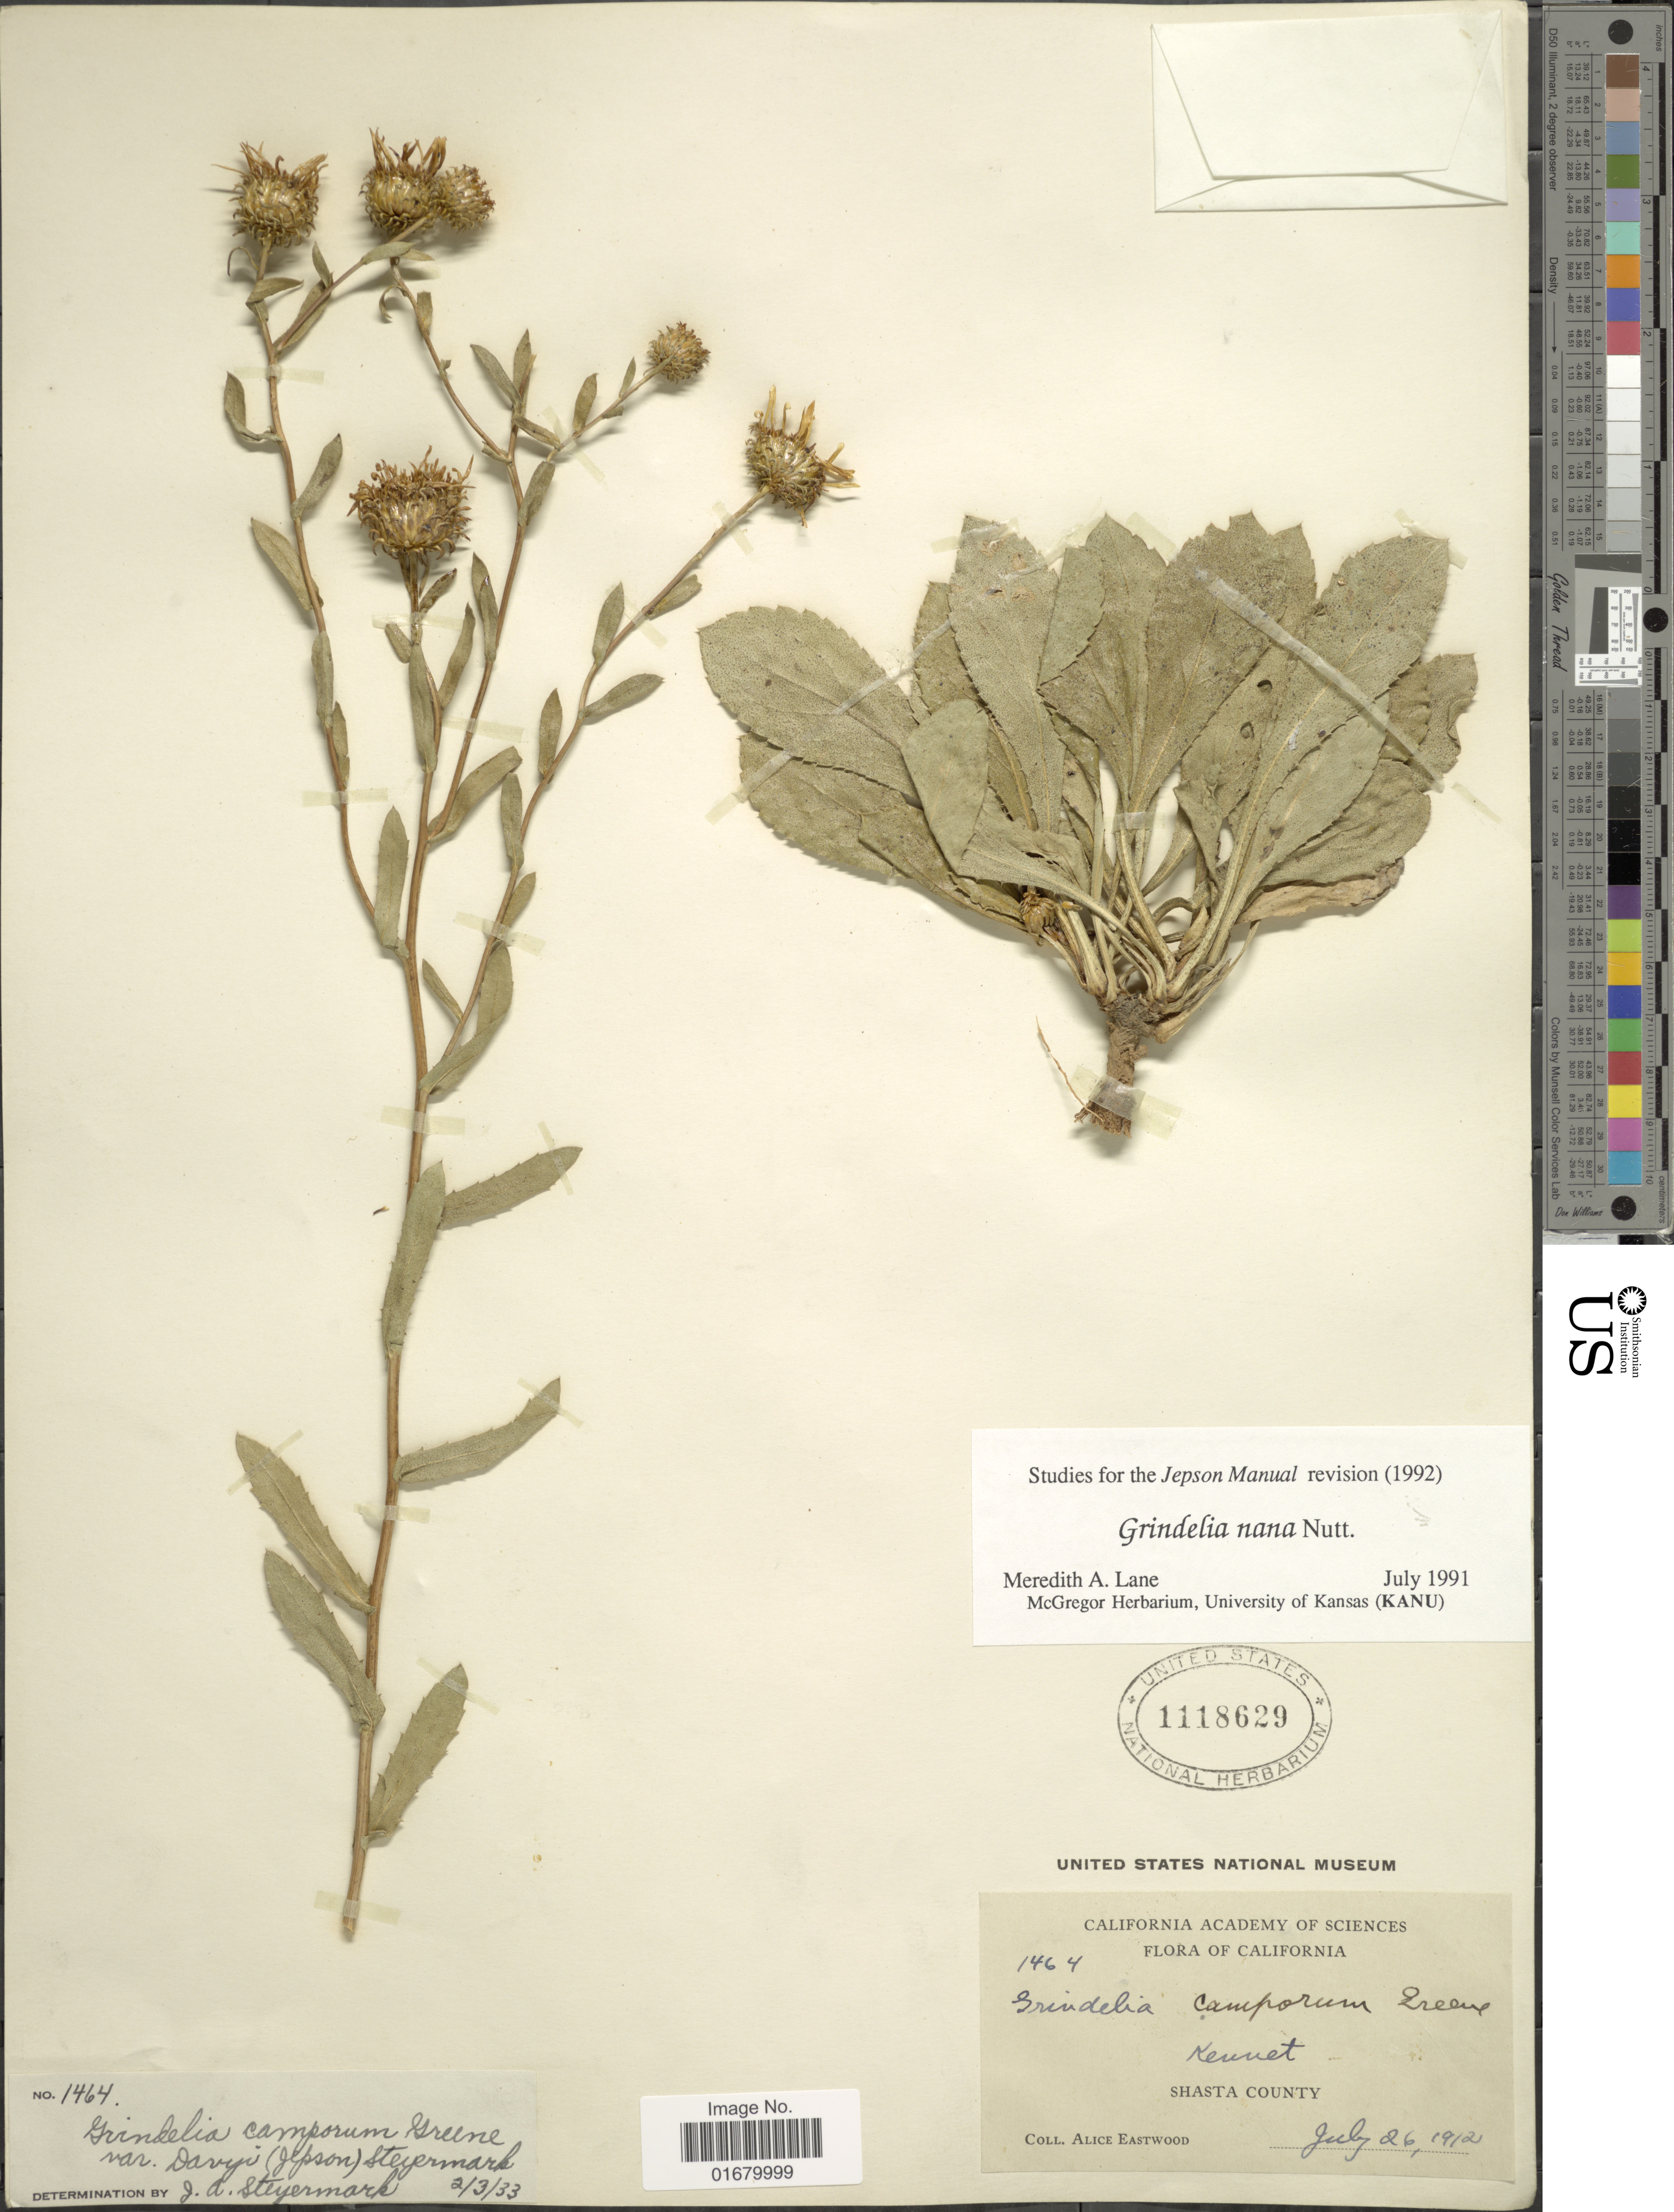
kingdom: Plantae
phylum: Tracheophyta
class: Magnoliopsida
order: Asterales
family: Asteraceae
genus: Grindelia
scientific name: Grindelia nana var. nana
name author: Nutt.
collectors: A. Eastwood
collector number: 1464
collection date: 1912-07-26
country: United States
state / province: California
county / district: Shasta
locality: Kennet, Shasta County.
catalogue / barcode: US 1118629